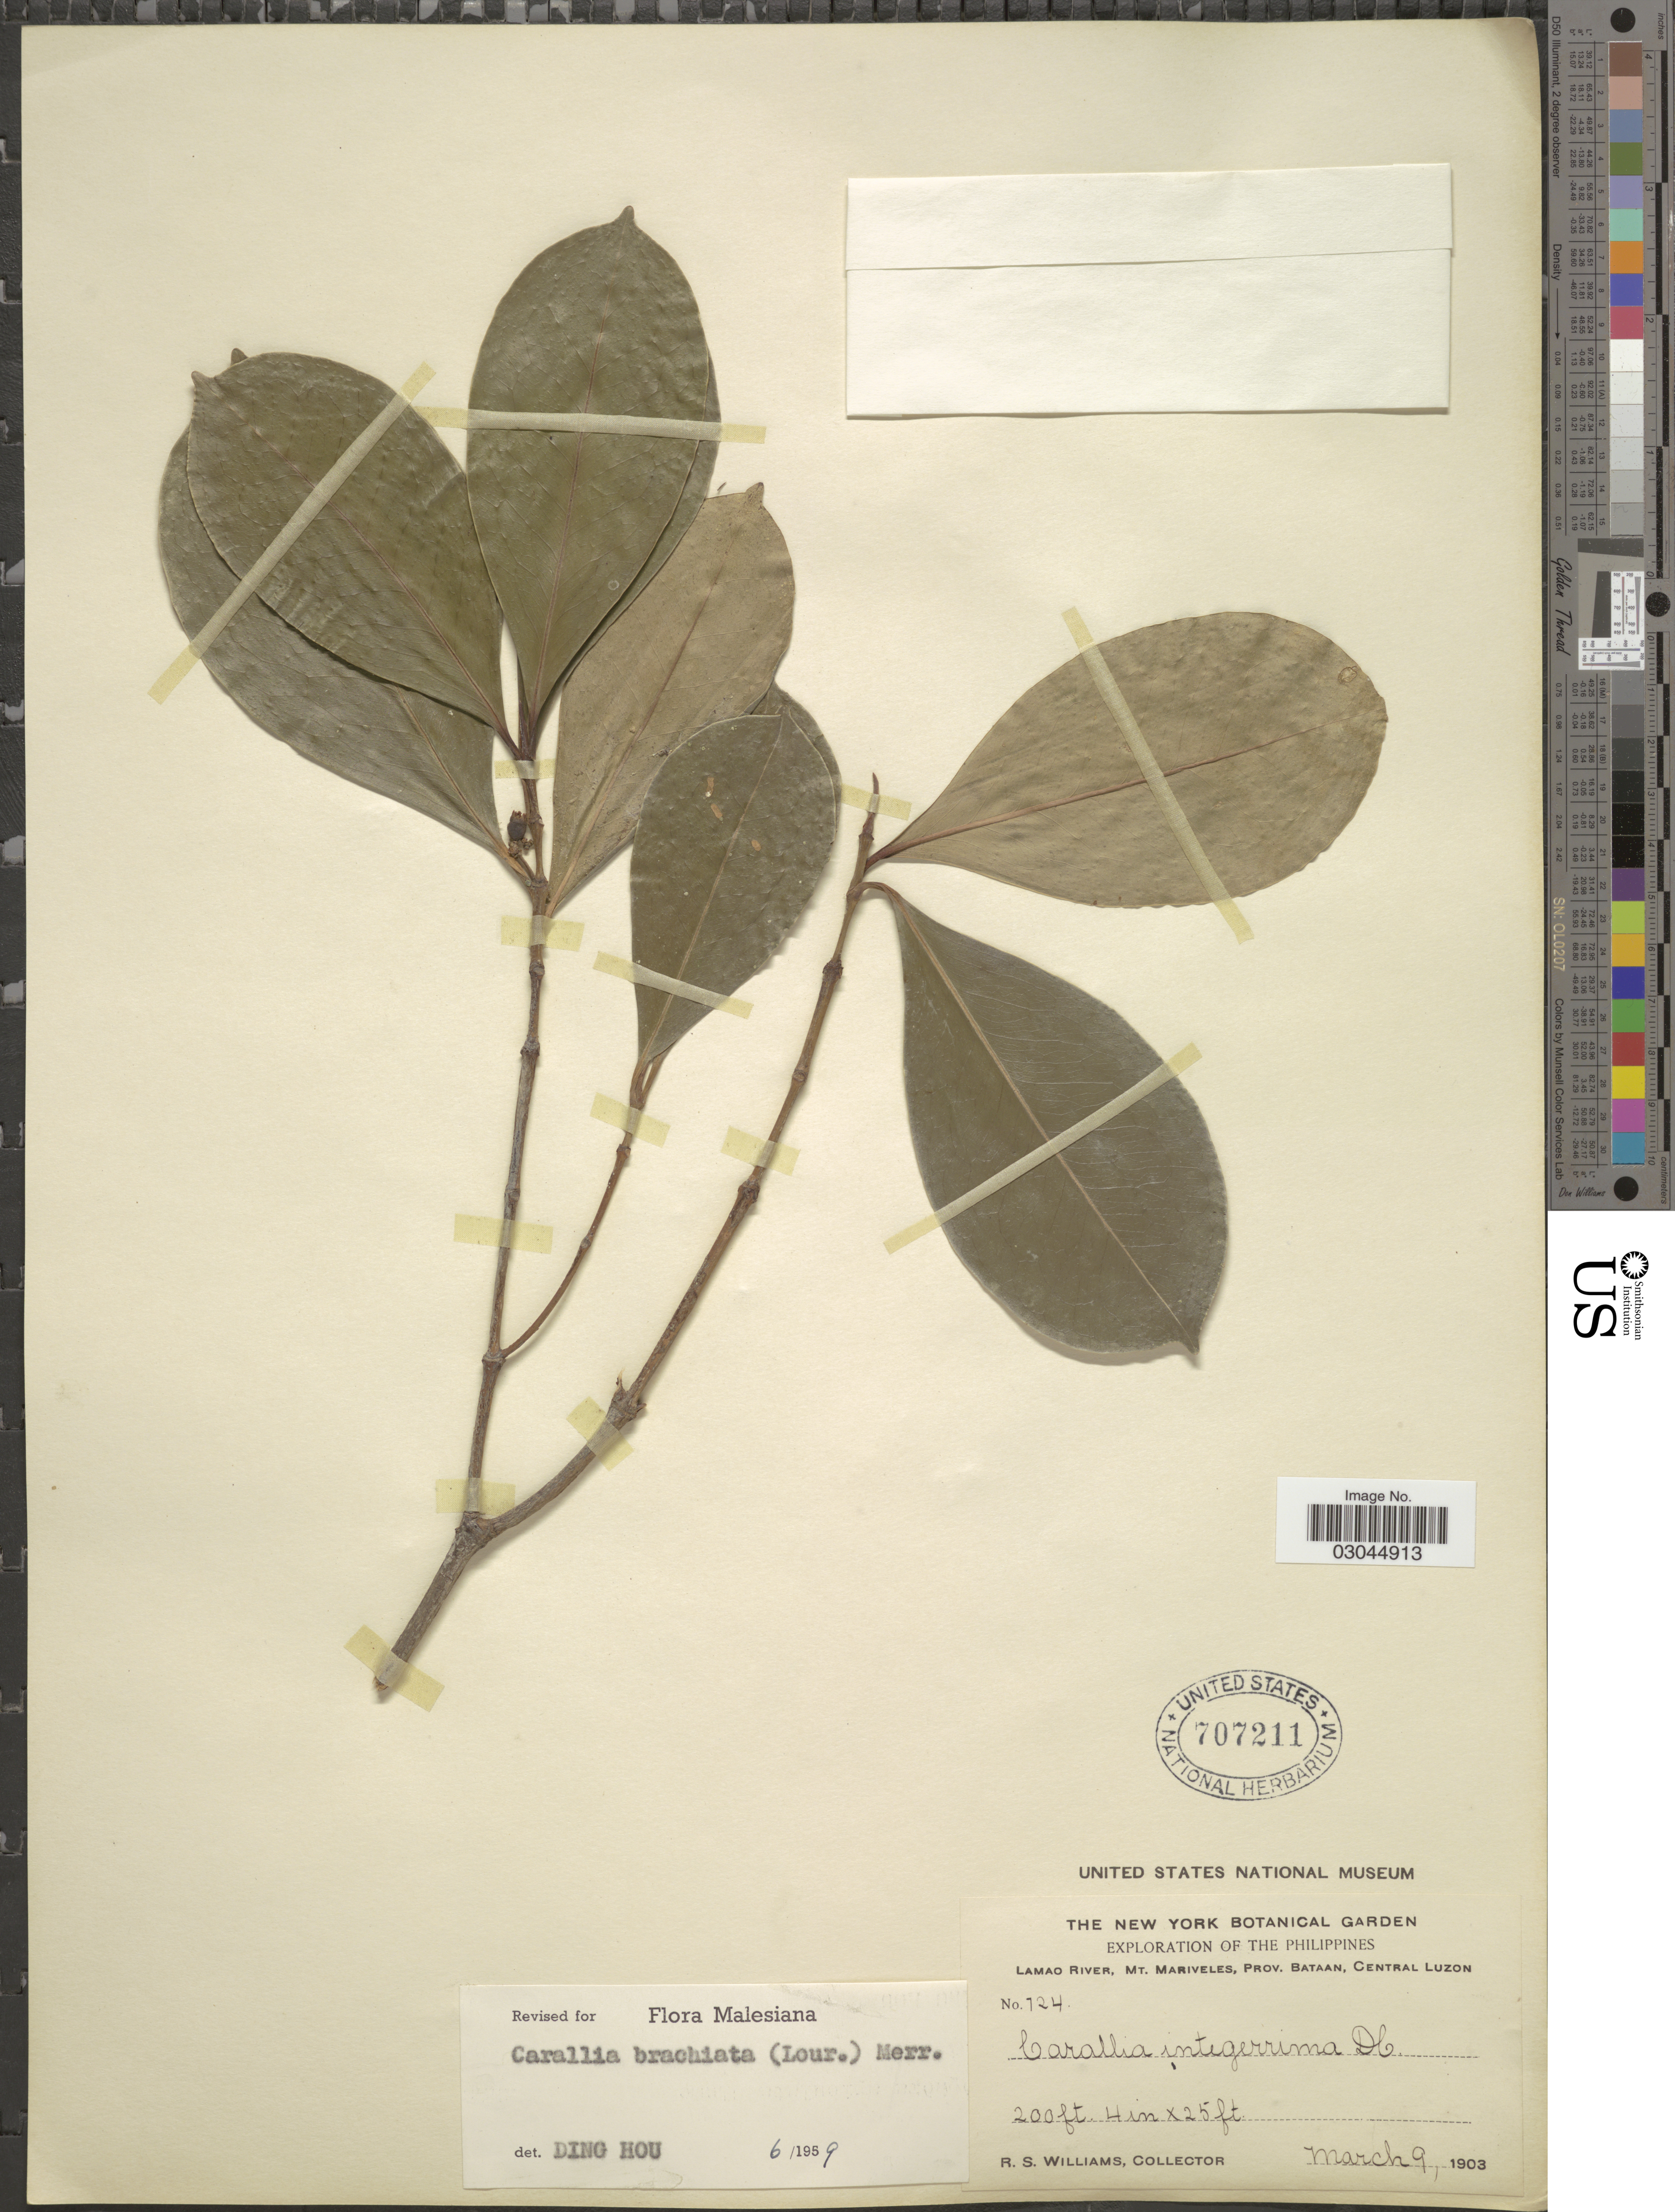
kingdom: Plantae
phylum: Tracheophyta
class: Magnoliopsida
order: Malpighiales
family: Rhizophoraceae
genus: Carallia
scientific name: Carallia brachiata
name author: (Lour.) Merr.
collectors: R. S. Williams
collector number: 124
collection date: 1903-03-09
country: Philippines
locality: Lamao River, Mt. Mariveles, Prov. Bataan, Central Luzon.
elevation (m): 61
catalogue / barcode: US 707211